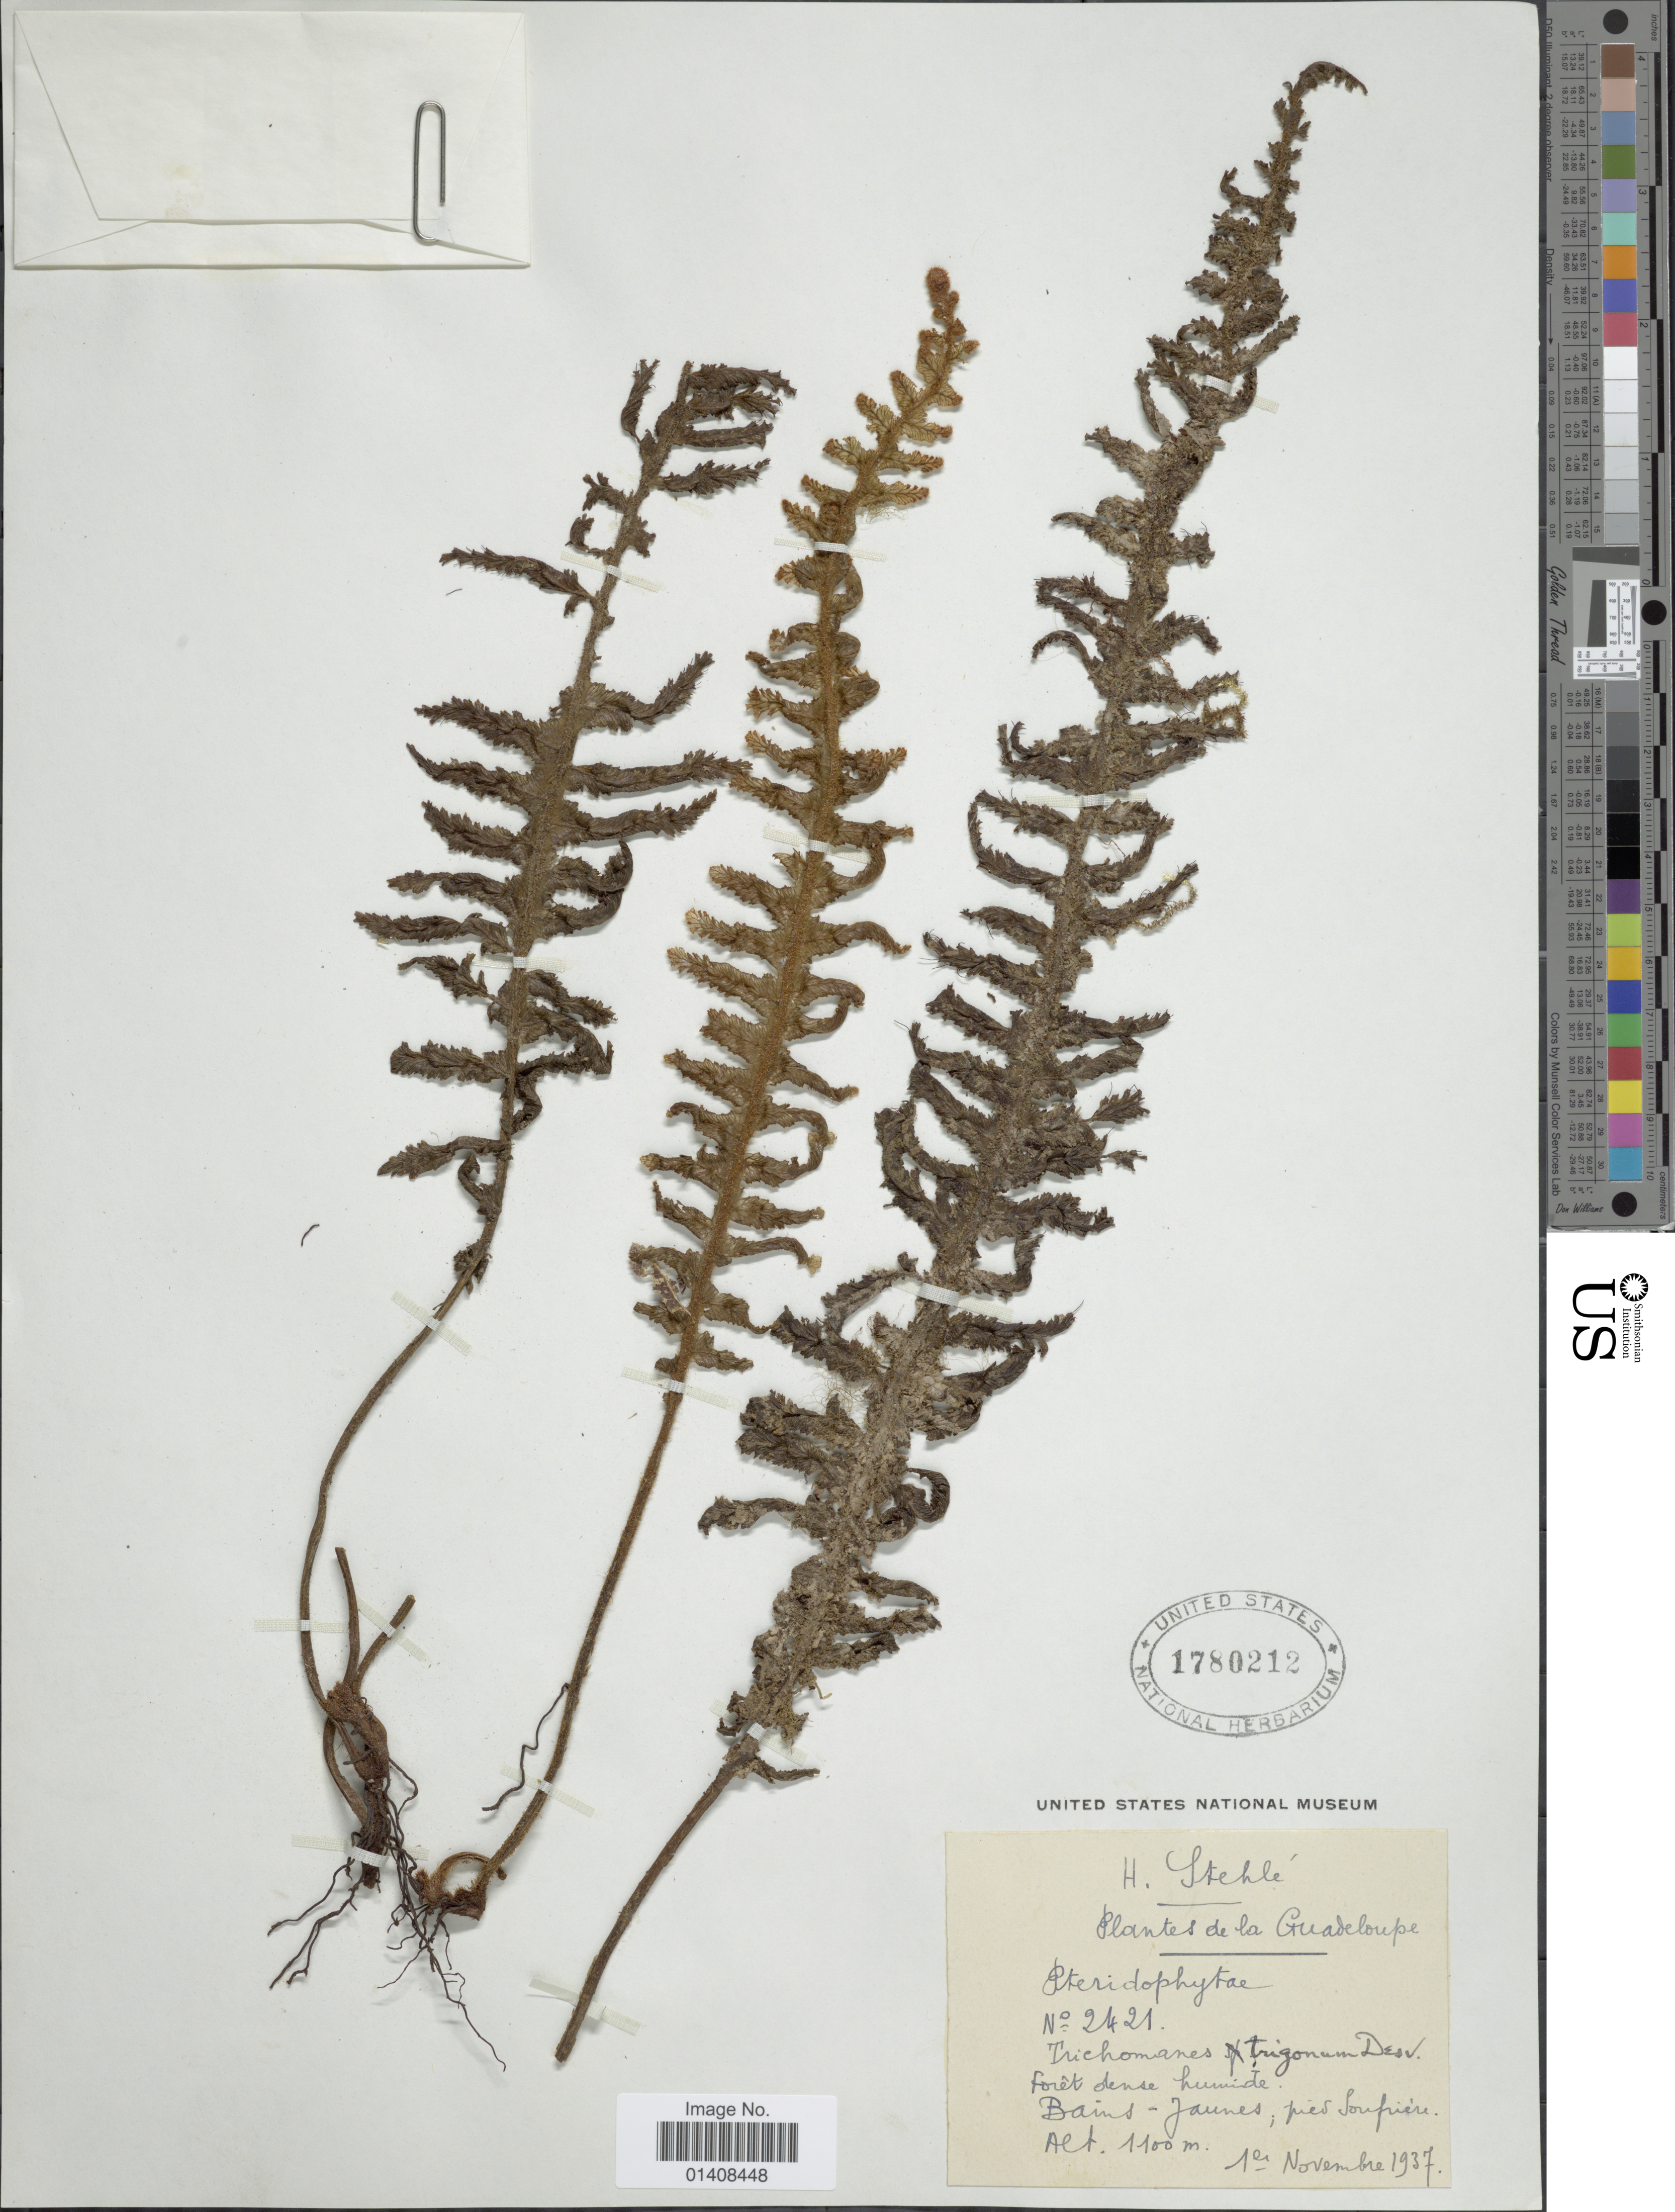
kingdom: Plantae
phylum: Tracheophyta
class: Polypodiopsida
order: Hymenophyllales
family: Hymenophyllaceae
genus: Trichomanes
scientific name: Trichomanes trigonum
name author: Desv.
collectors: H. Stehlé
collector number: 2421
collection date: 1937-11-01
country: Guadeloupe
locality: Bains-Jaunes près Soufrière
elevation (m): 1100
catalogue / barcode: US 1780212